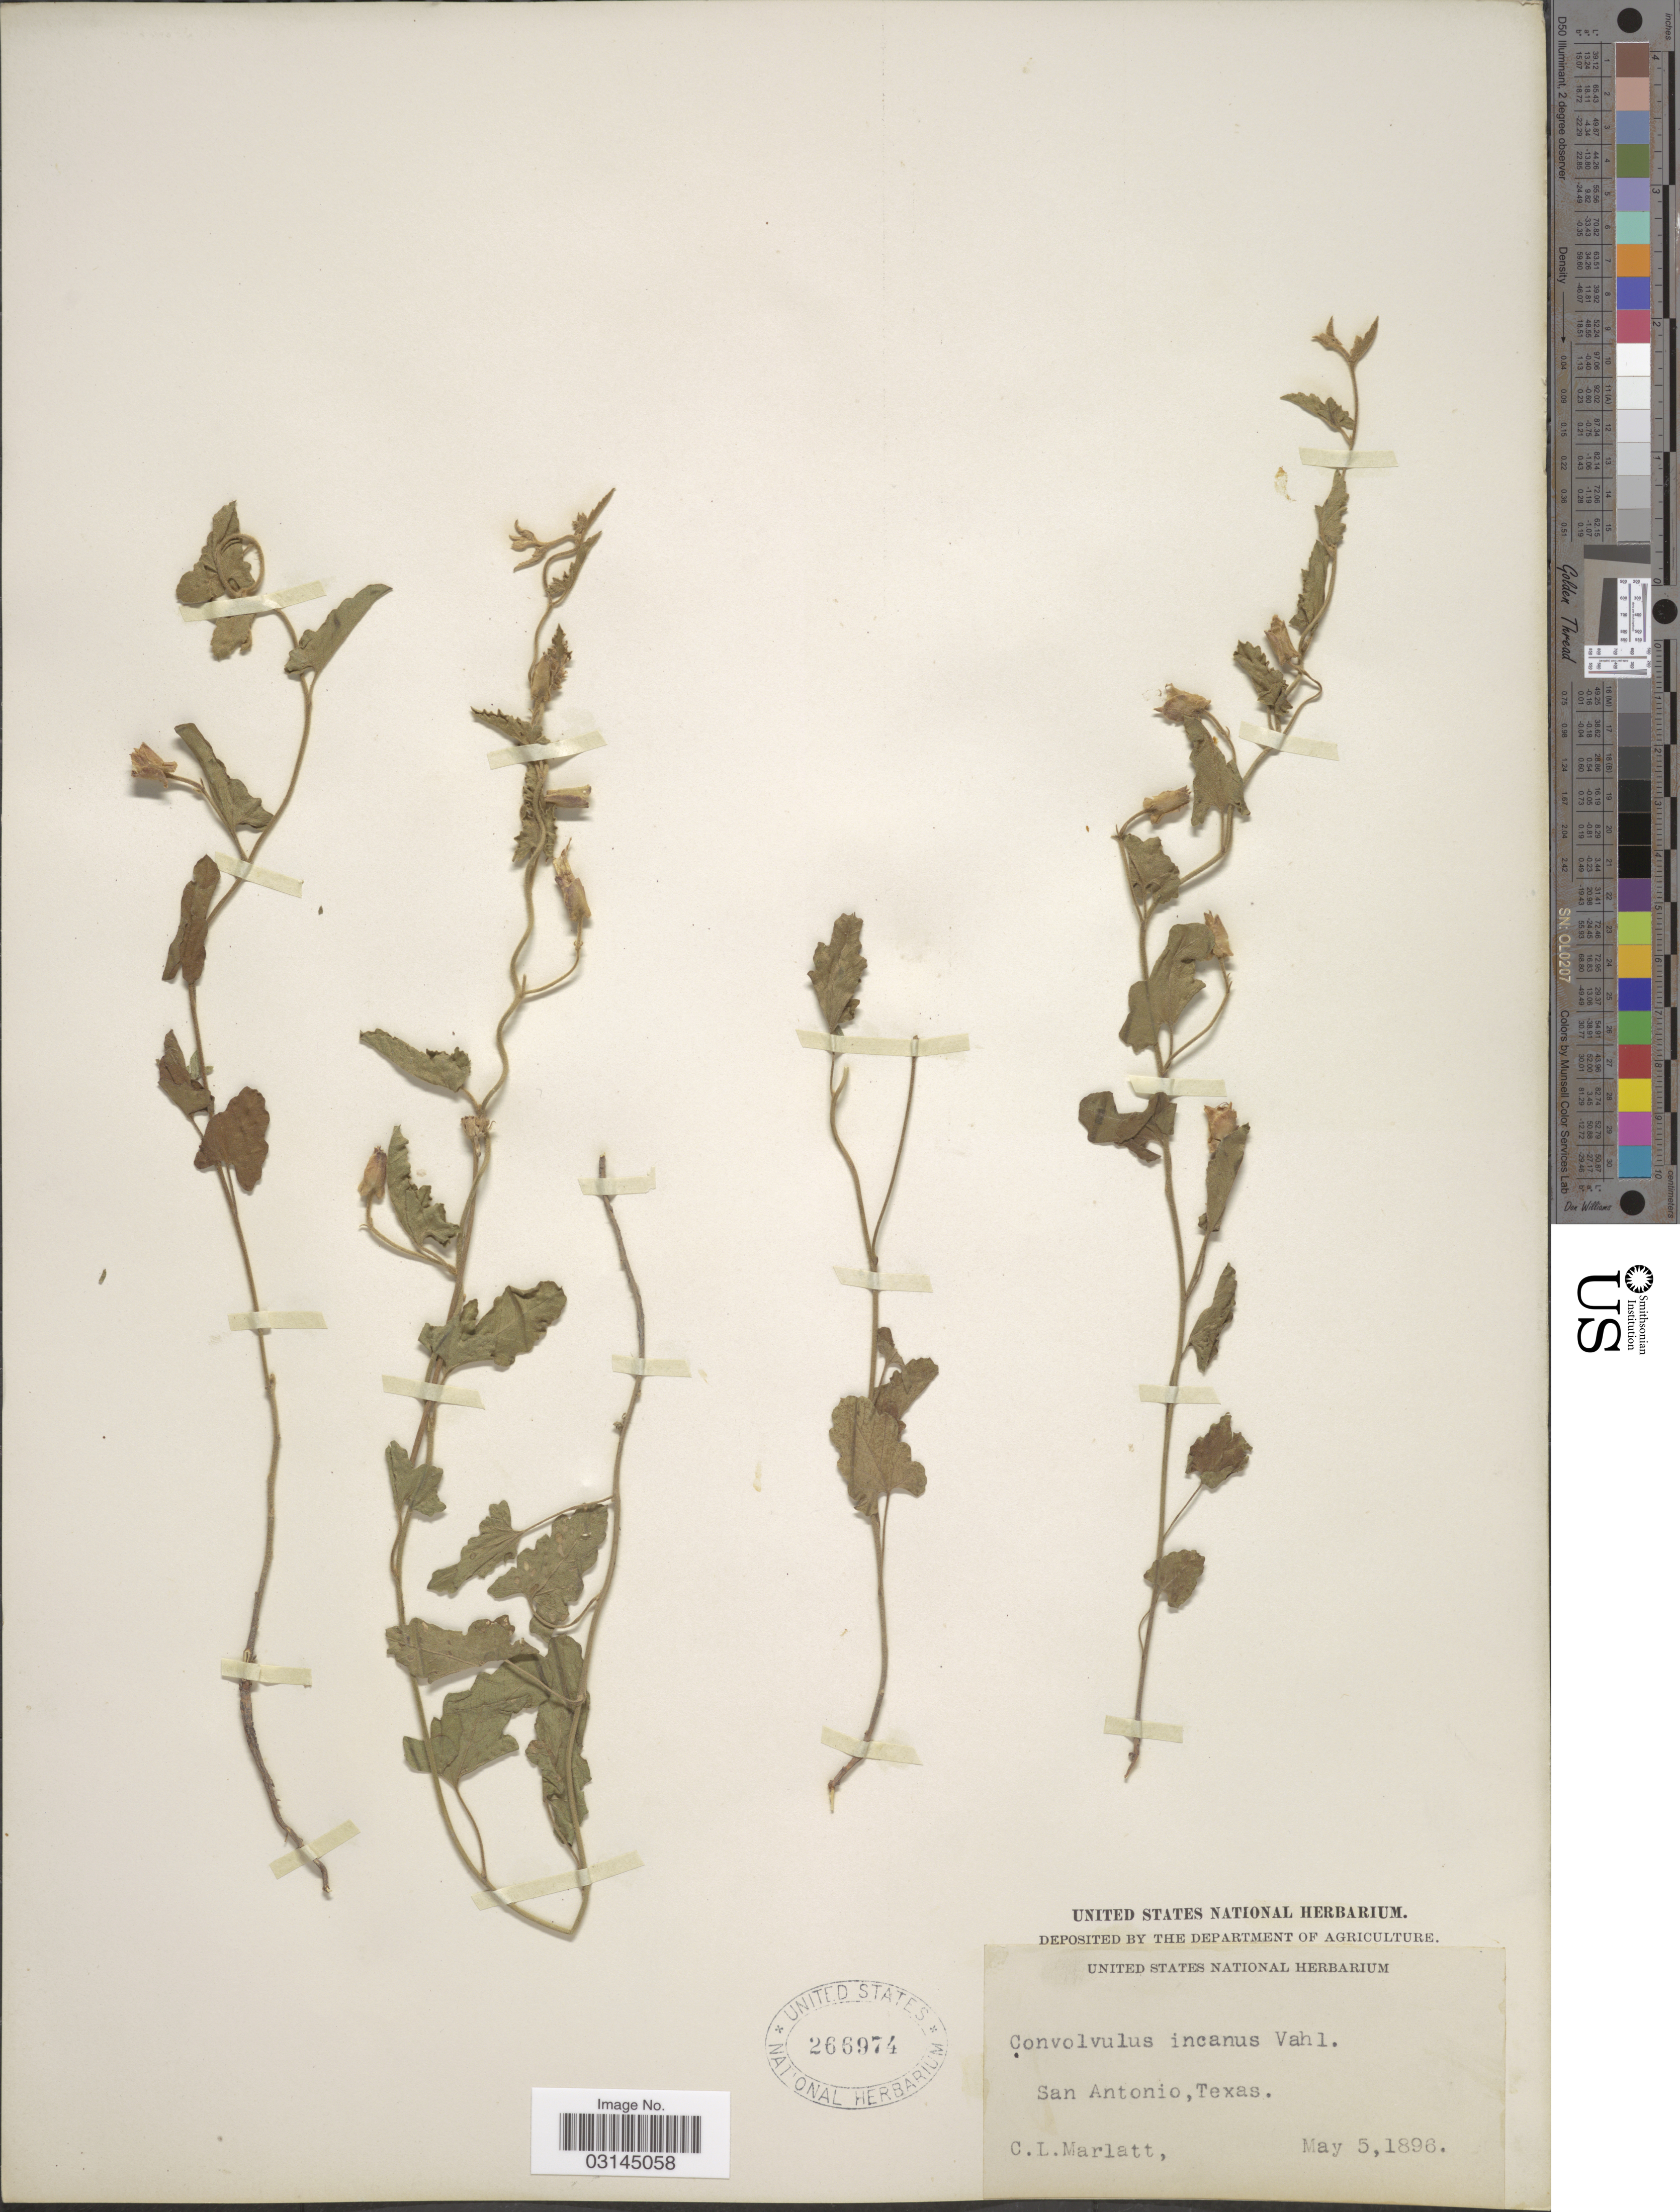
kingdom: Plantae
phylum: Tracheophyta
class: Magnoliopsida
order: Solanales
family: Convolvulaceae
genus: Convolvulus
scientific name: Convolvulus hermannioides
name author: A. Gray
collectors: C. Marlatt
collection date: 1896-05-05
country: United States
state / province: Texas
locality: San Antonio.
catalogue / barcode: US 266974